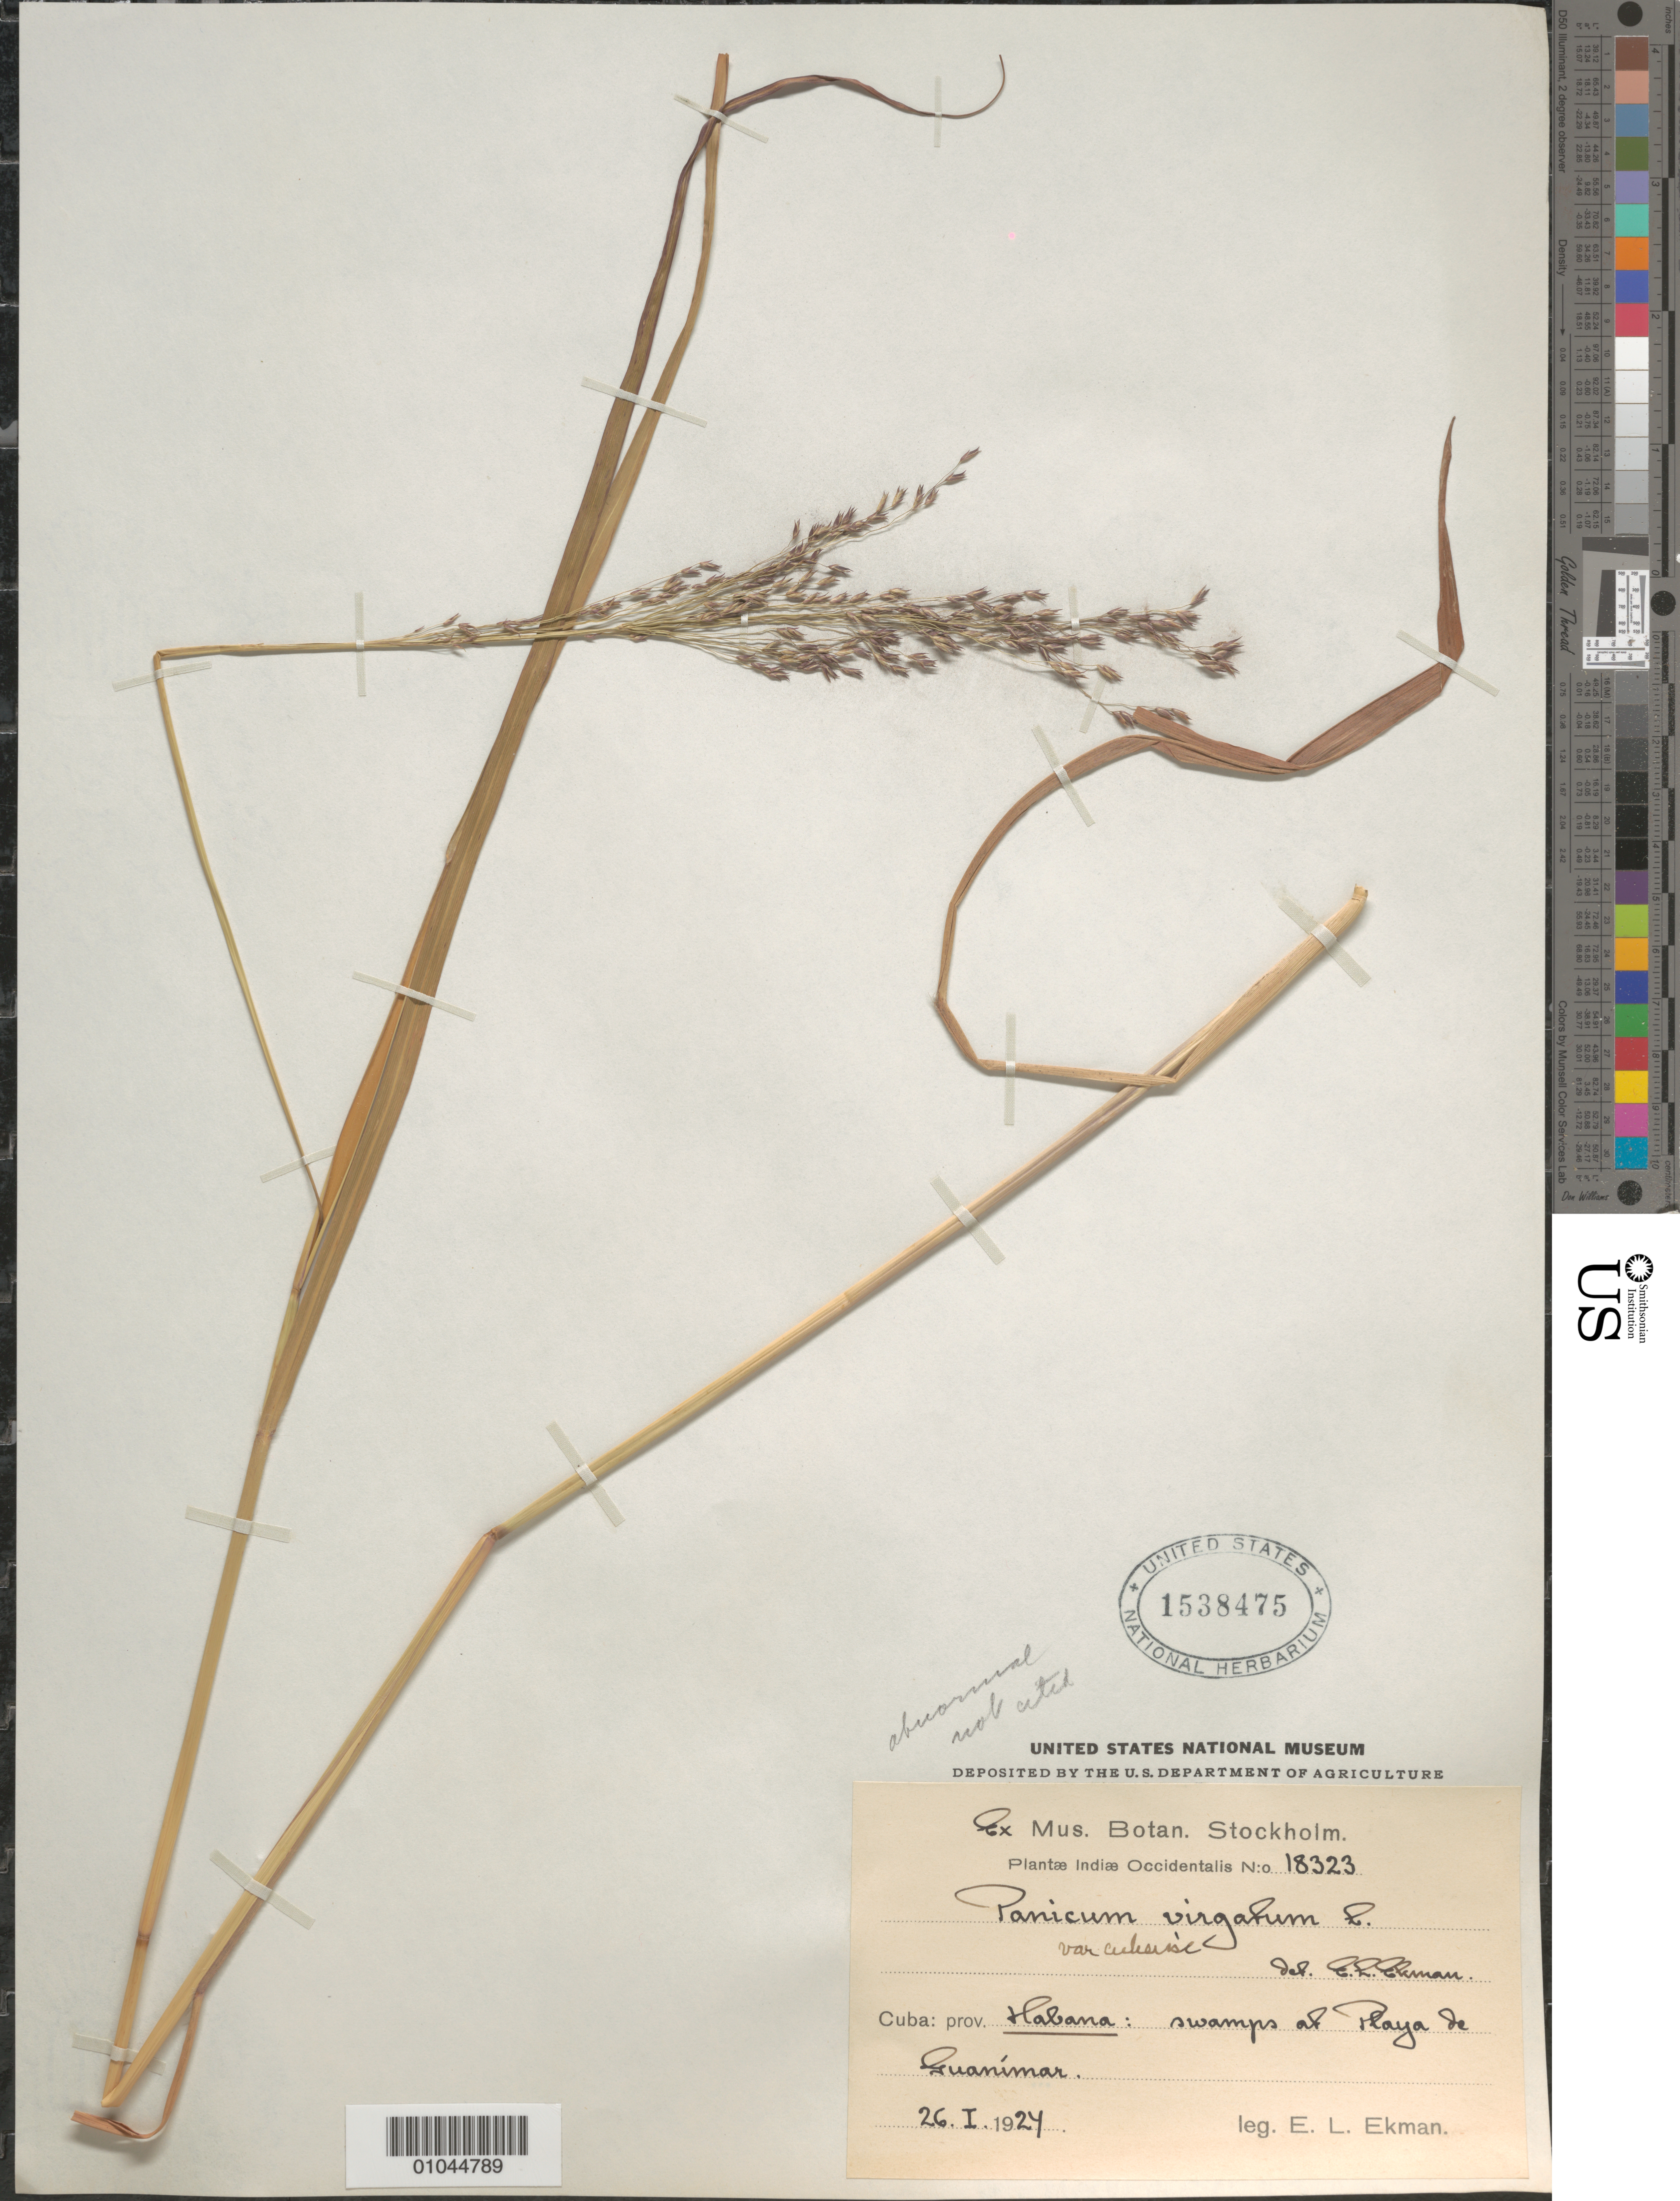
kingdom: Plantae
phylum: Tracheophyta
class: Liliopsida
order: Poales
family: Poaceae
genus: Panicum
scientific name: Panicum virgatum var. cubense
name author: Griseb.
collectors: E. L. Ekman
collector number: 18323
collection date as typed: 26 Jan 1924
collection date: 1924-01-26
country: Cuba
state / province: La Habana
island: Cuba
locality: Swamps of Playa de Guanimar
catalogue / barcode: US 1538475